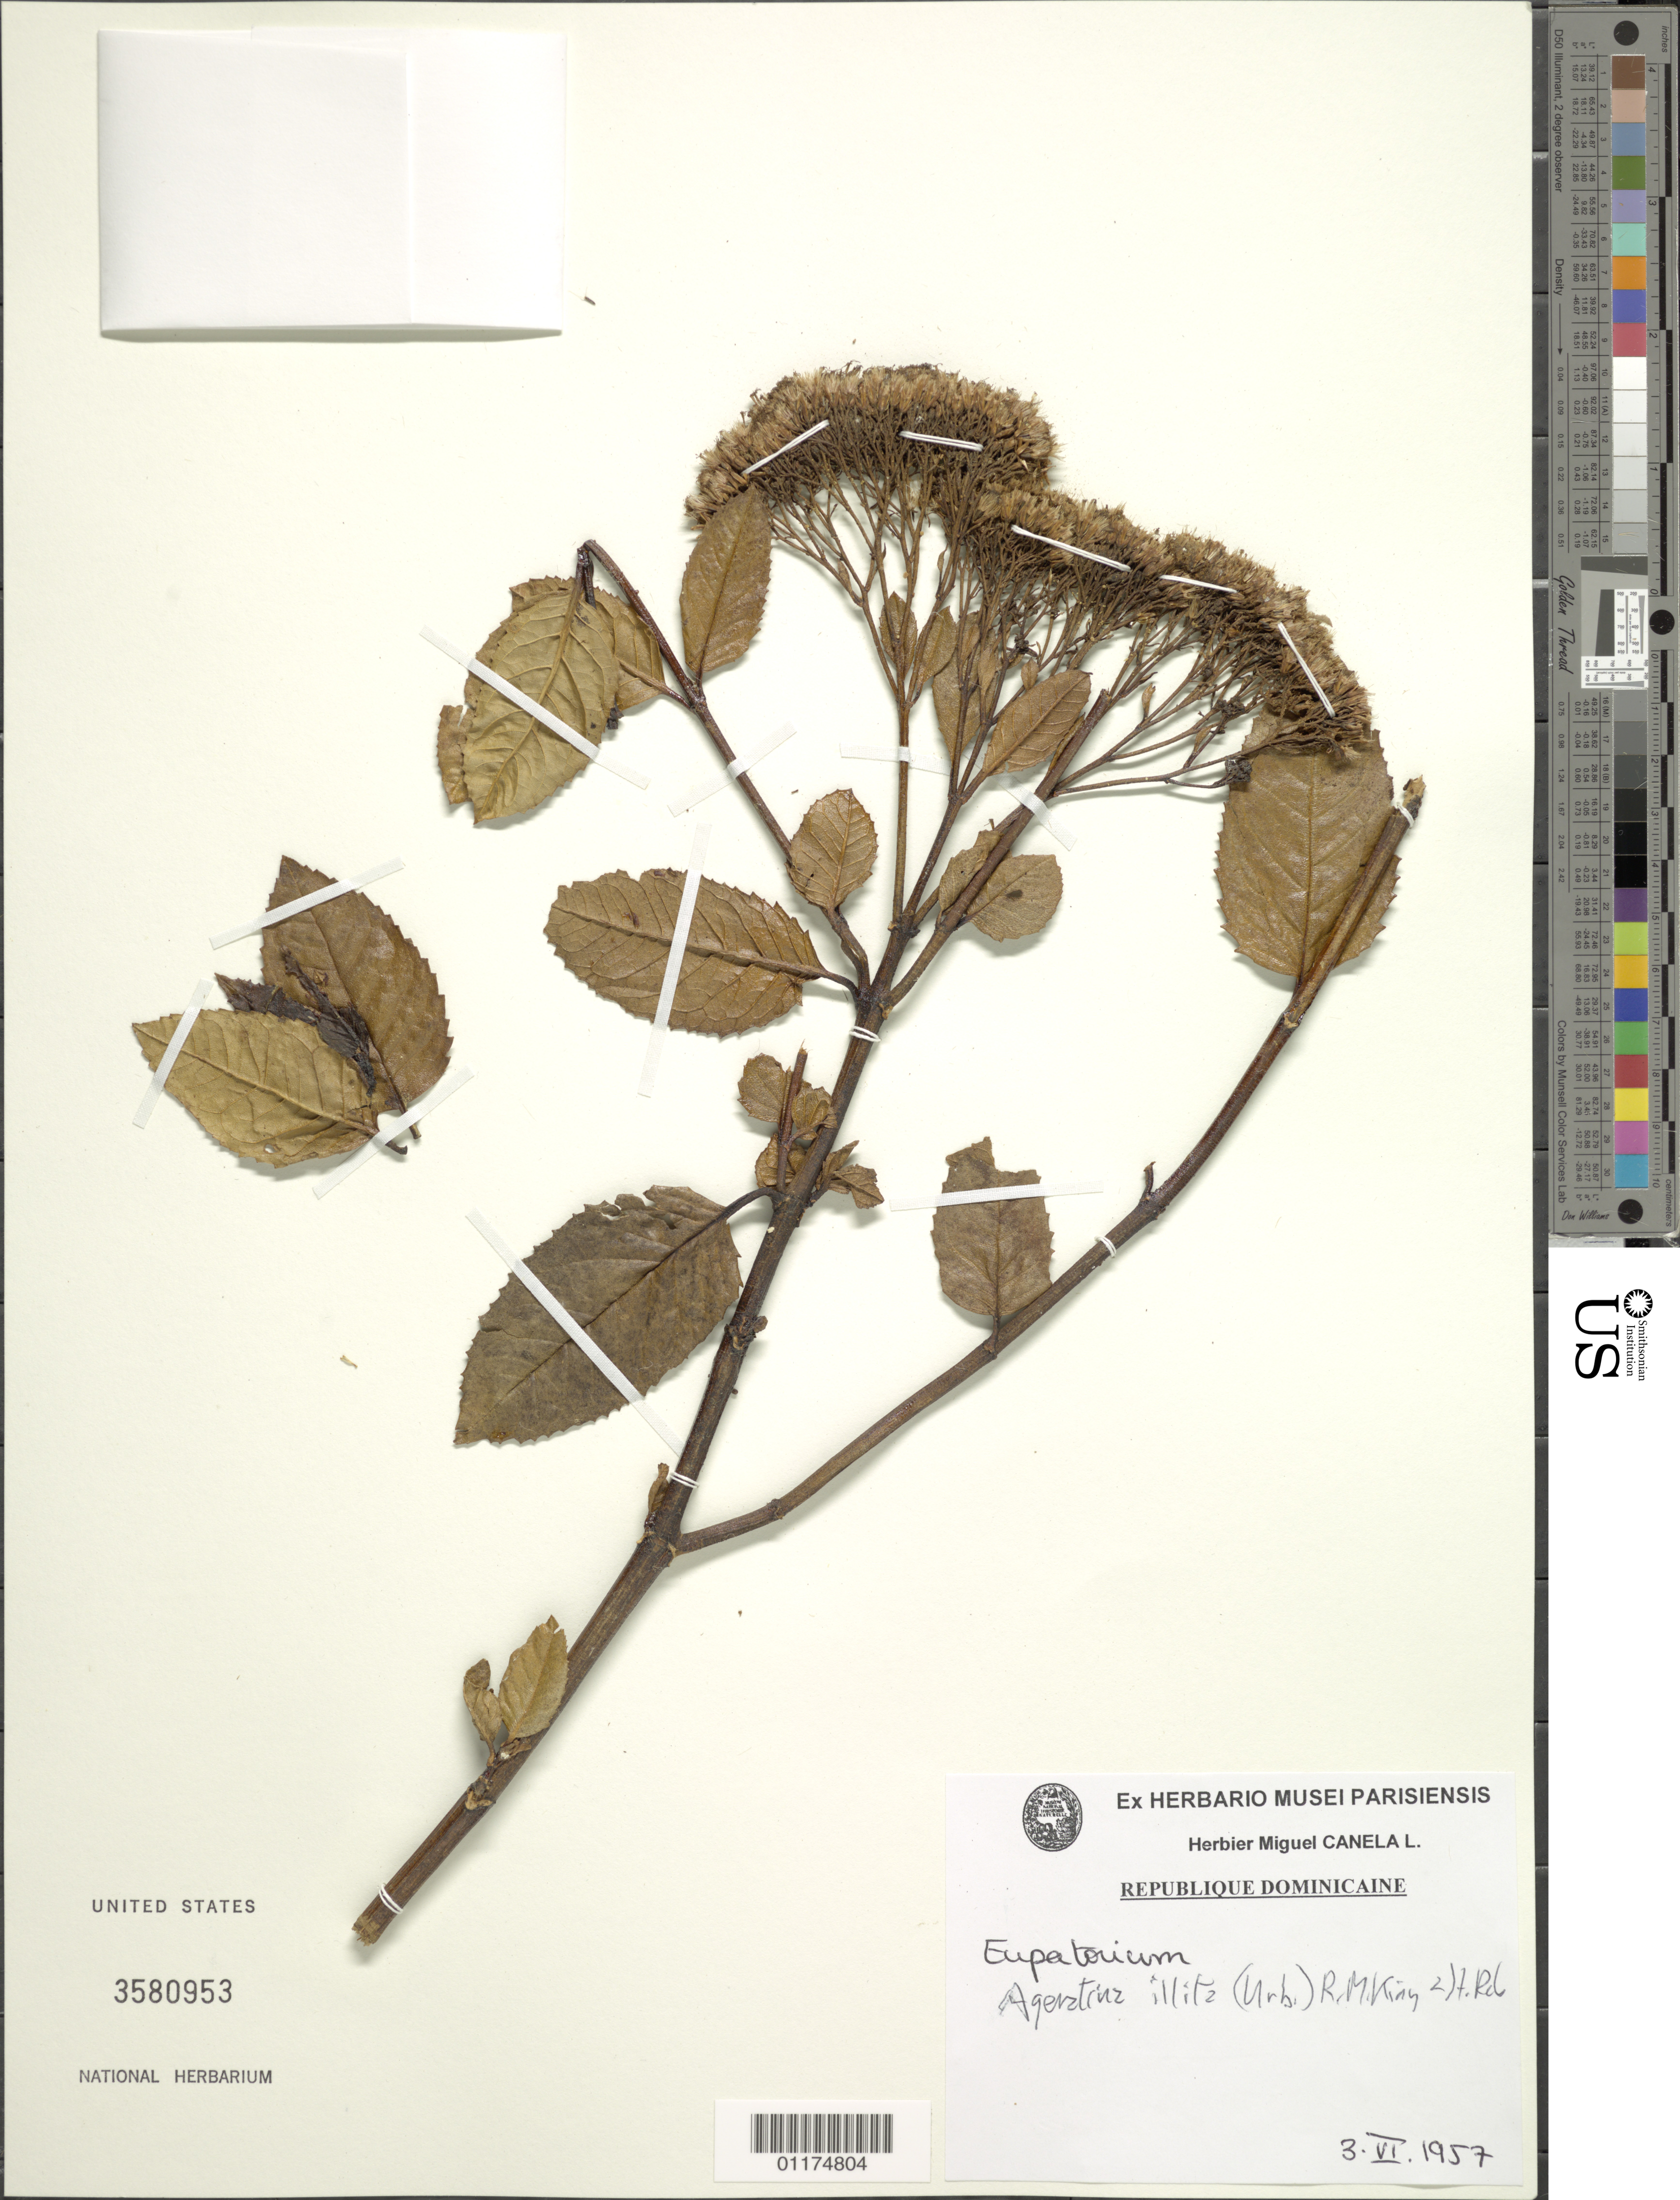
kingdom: Plantae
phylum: Tracheophyta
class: Magnoliopsida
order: Asterales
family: Asteraceae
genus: Ageratina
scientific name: Ageratina illita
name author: (Urb.) R.M. King & H. Rob.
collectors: M. Canela Lazaro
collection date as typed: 03 Jun 1957 or 06 Mar 1957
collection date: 1957-03-06 or 1957-06-03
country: Dominican Republic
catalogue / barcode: US 3580953